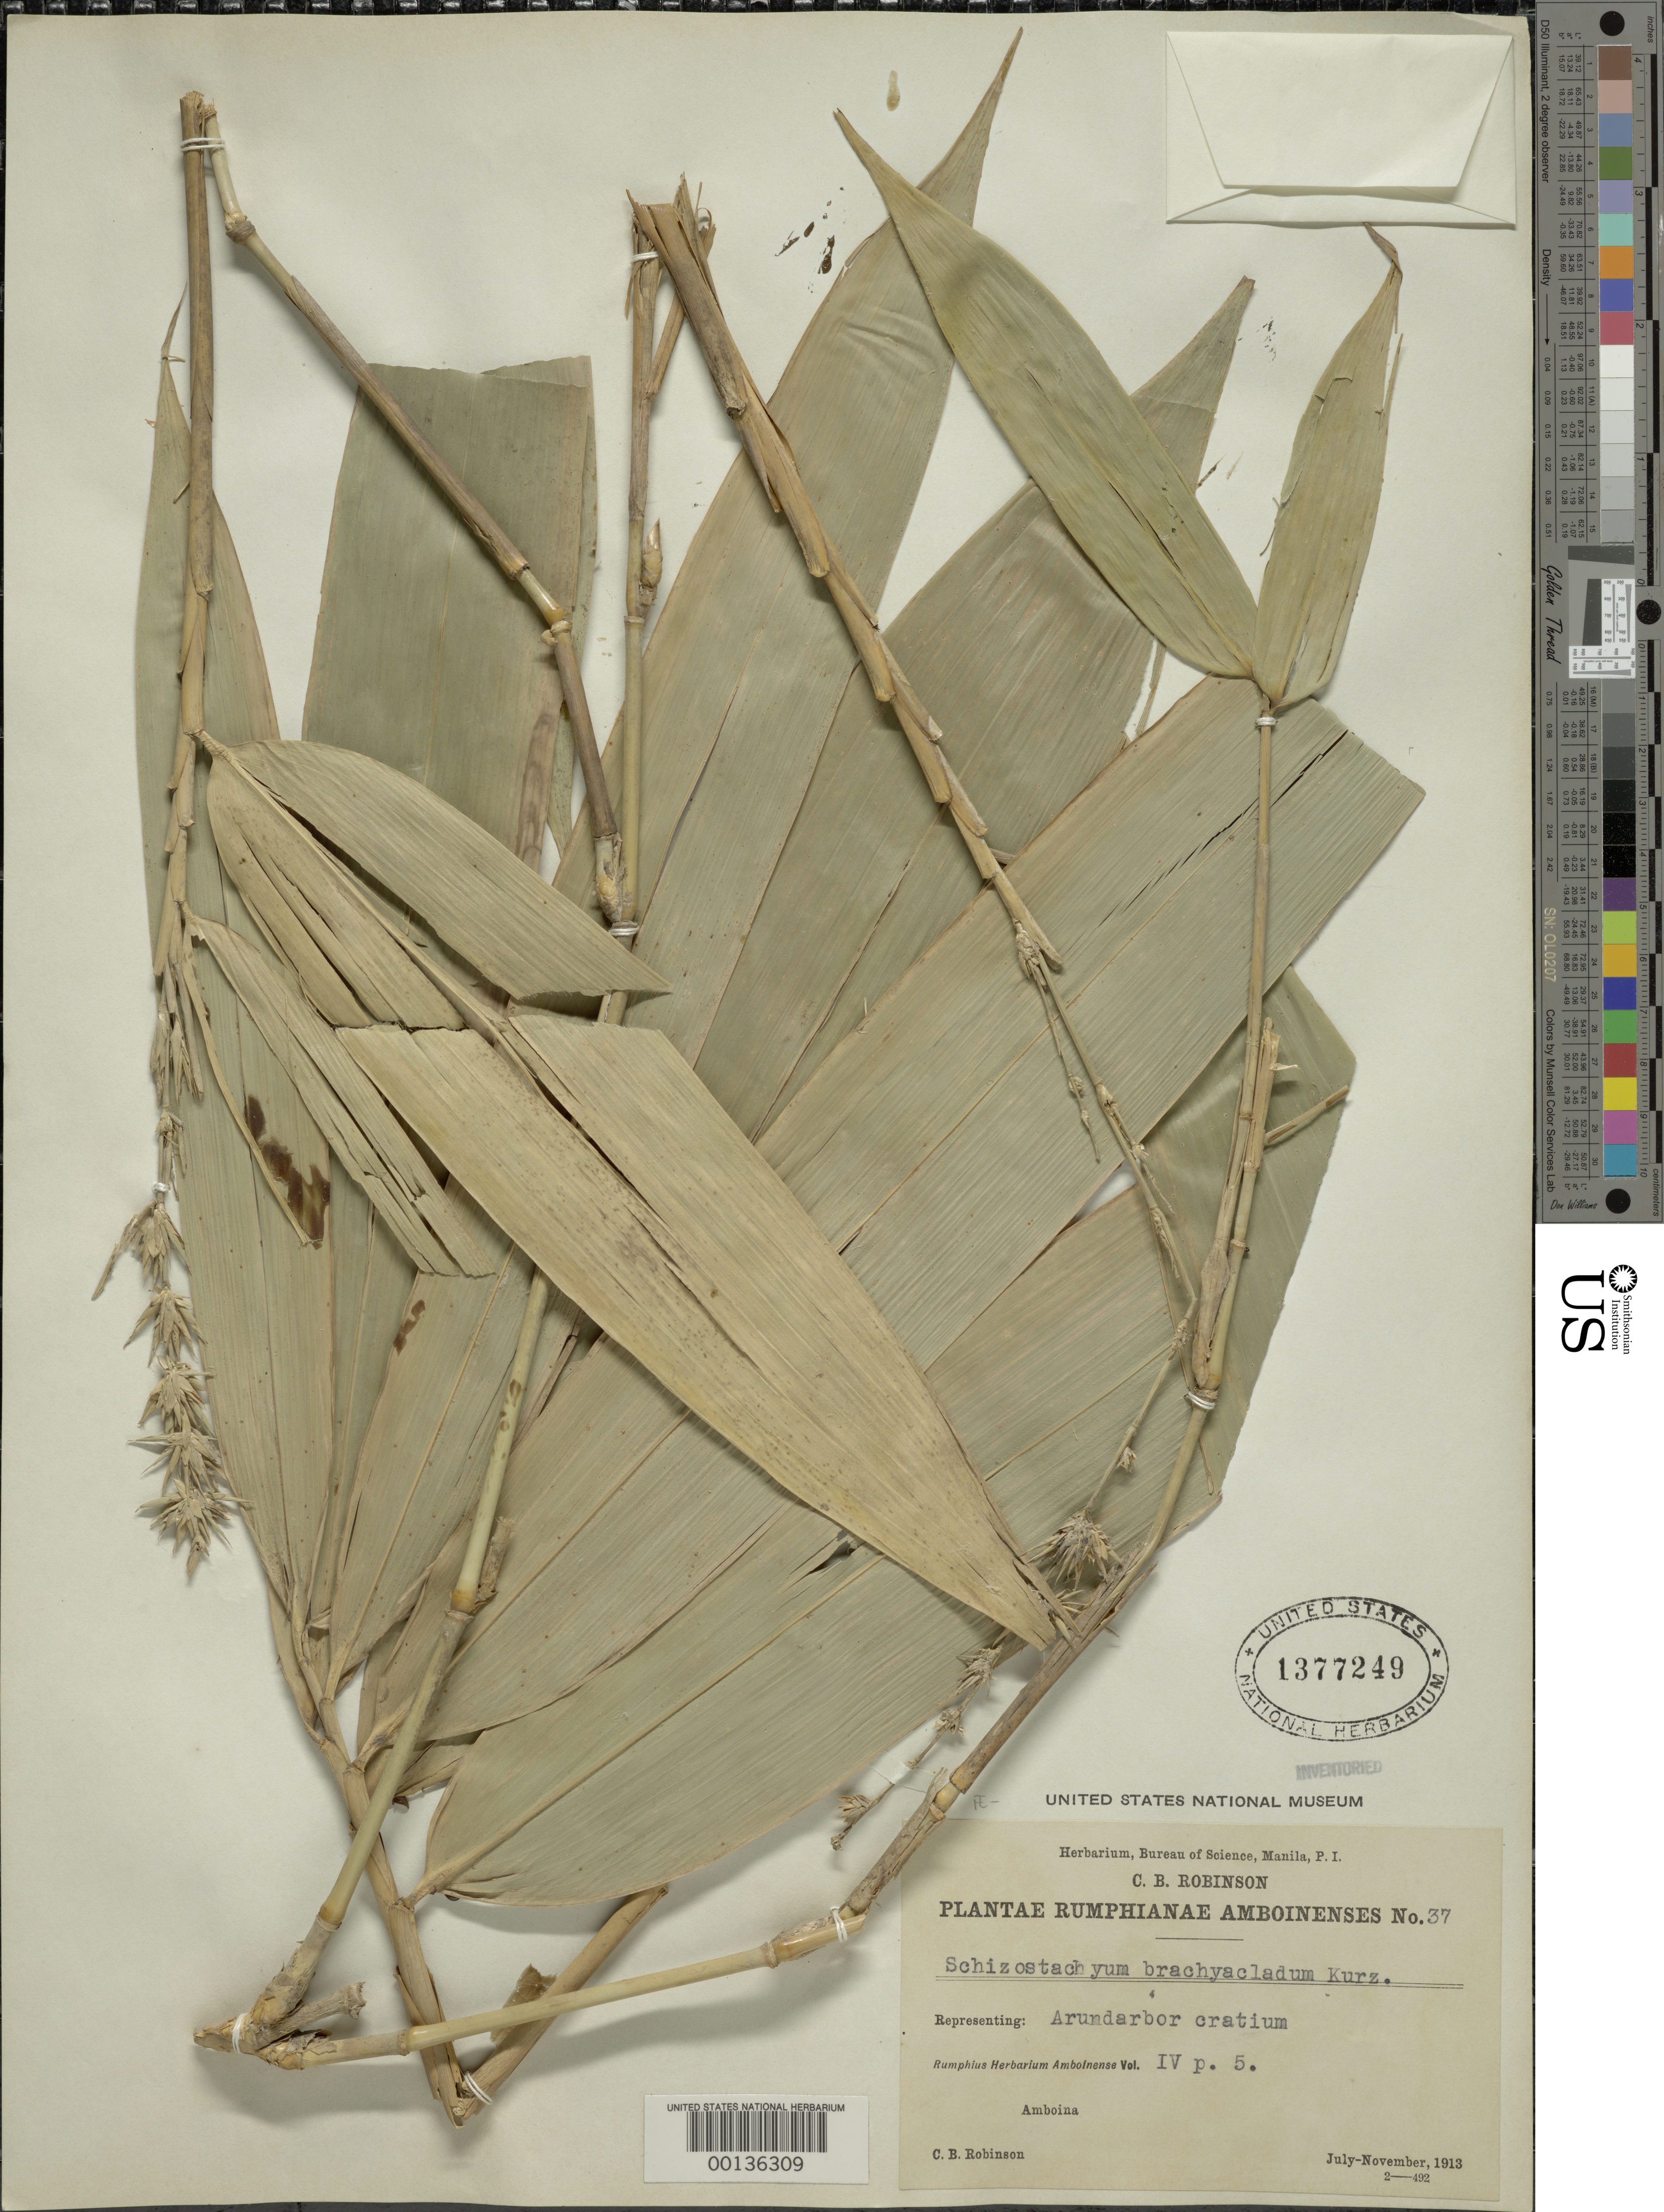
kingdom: Plantae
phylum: Tracheophyta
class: Liliopsida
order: Poales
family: Poaceae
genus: Schizostachyum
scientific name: Schizostachyum brachycladum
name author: (Kurz ex Munro) Kurz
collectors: C. Robinson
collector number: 37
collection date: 1913-08-30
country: Indonesia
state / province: Maluku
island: Amboina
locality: [Moluccas], Amboina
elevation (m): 30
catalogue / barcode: US 1377249